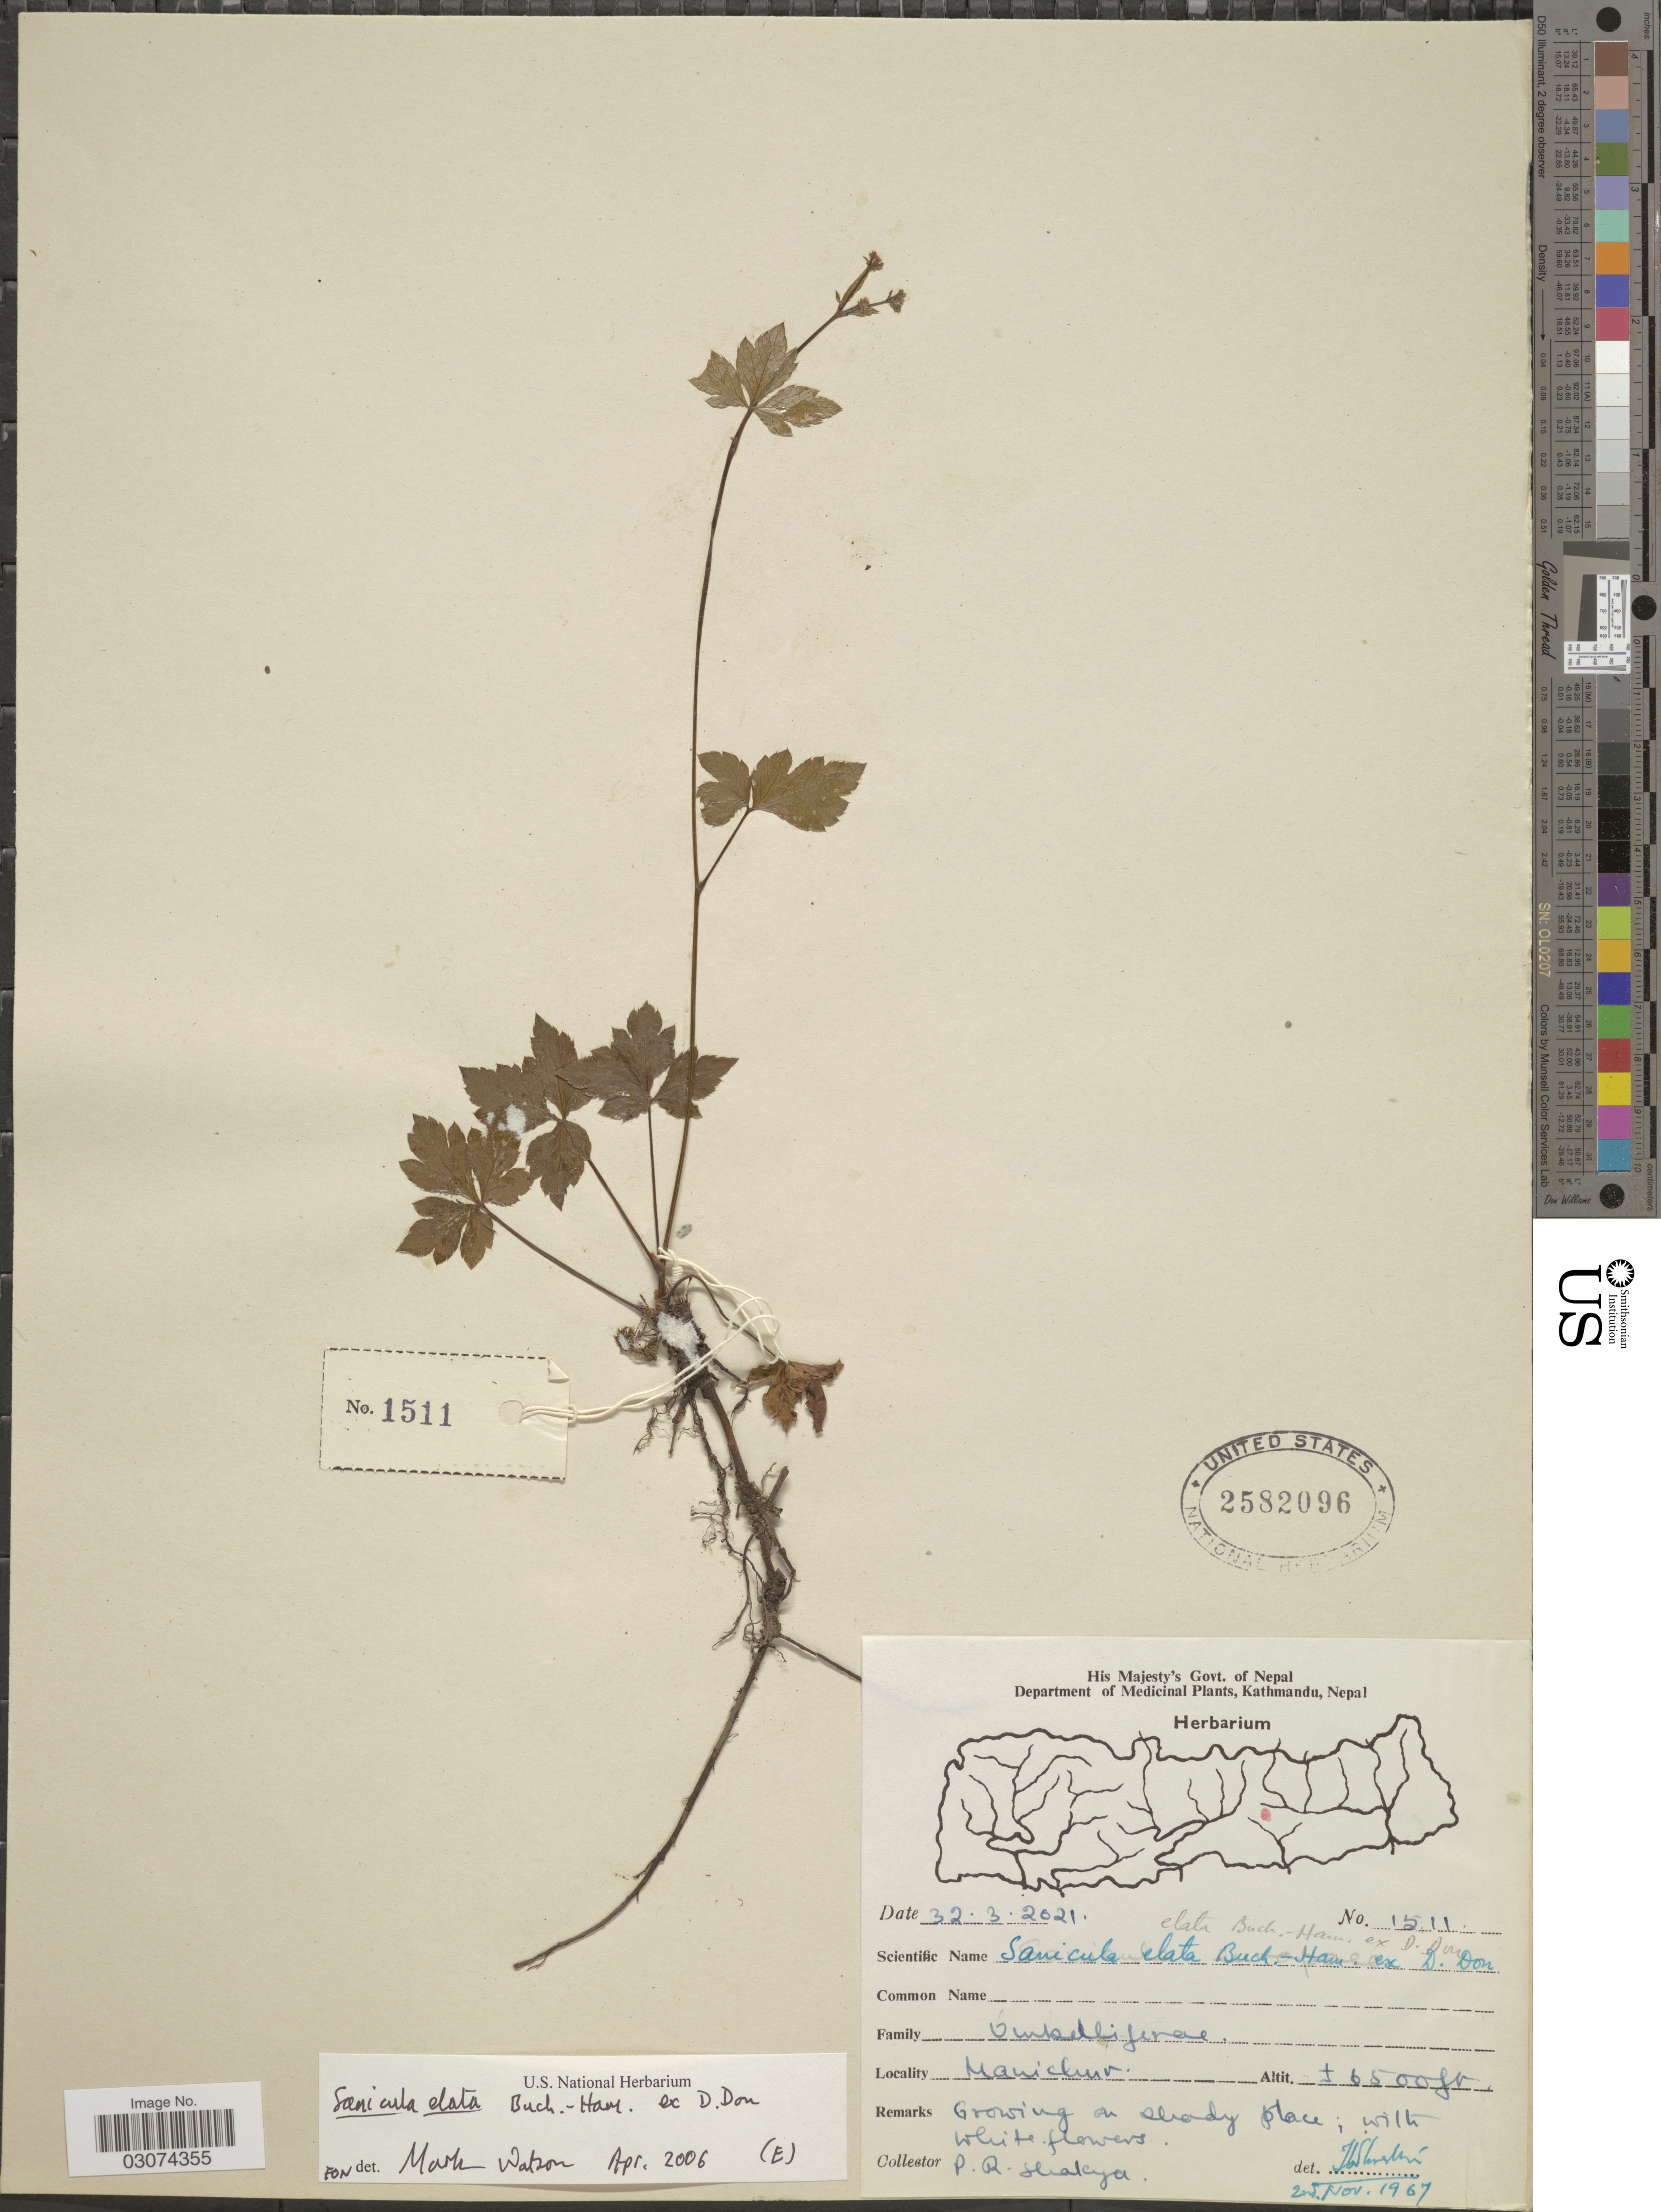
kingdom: Plantae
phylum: Tracheophyta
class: Magnoliopsida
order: Apiales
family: Apiaceae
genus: Sanicula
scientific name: Sanicula elata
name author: Buch.-Ham. ex D. Don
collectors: P. Shakya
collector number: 1511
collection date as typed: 32.3.2021.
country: Nepal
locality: Manichur.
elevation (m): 1981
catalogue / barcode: US 2582096